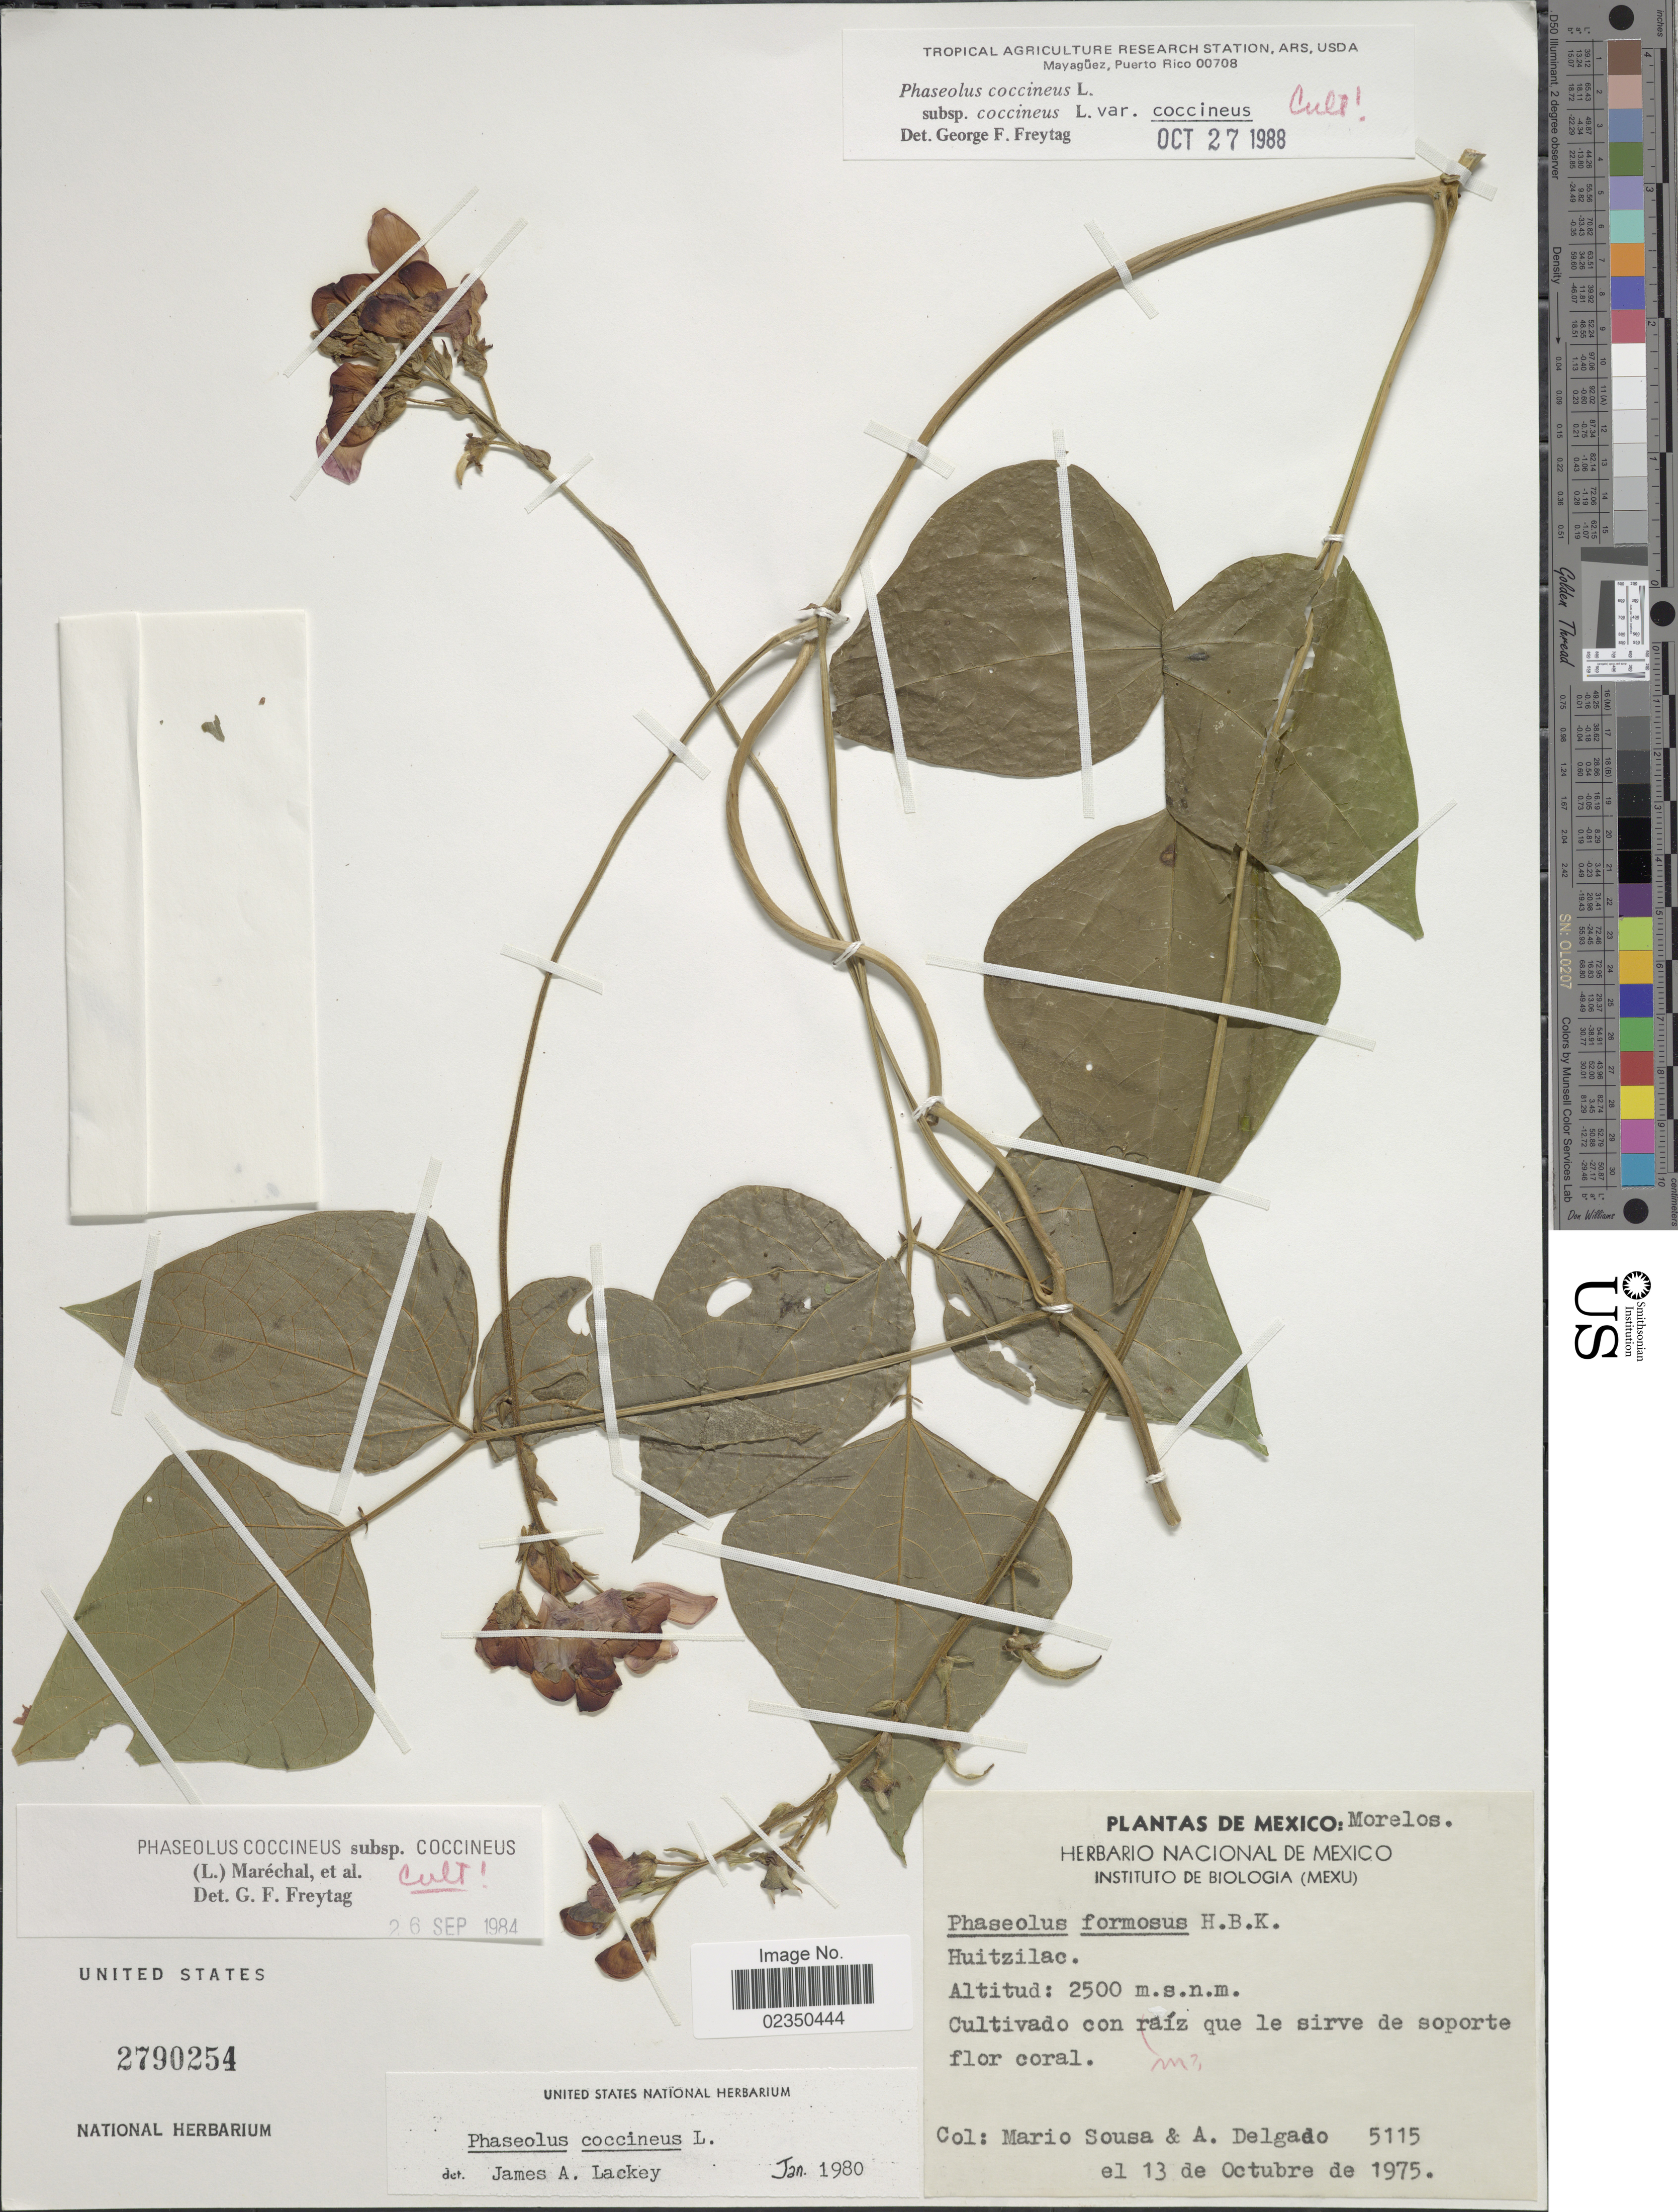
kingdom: Plantae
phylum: Tracheophyta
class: Magnoliopsida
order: Fabales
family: Fabaceae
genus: Phaseolus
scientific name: Phaseolus coccineus var. coccineus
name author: L.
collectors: M. Sousa S. & A. A. Delgado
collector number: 5115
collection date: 1975-10-13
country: Mexico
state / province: Morelos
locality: Huitzilac., cultivado con maiz que le sirve de soporte flor coral.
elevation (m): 2500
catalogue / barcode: US 2790254